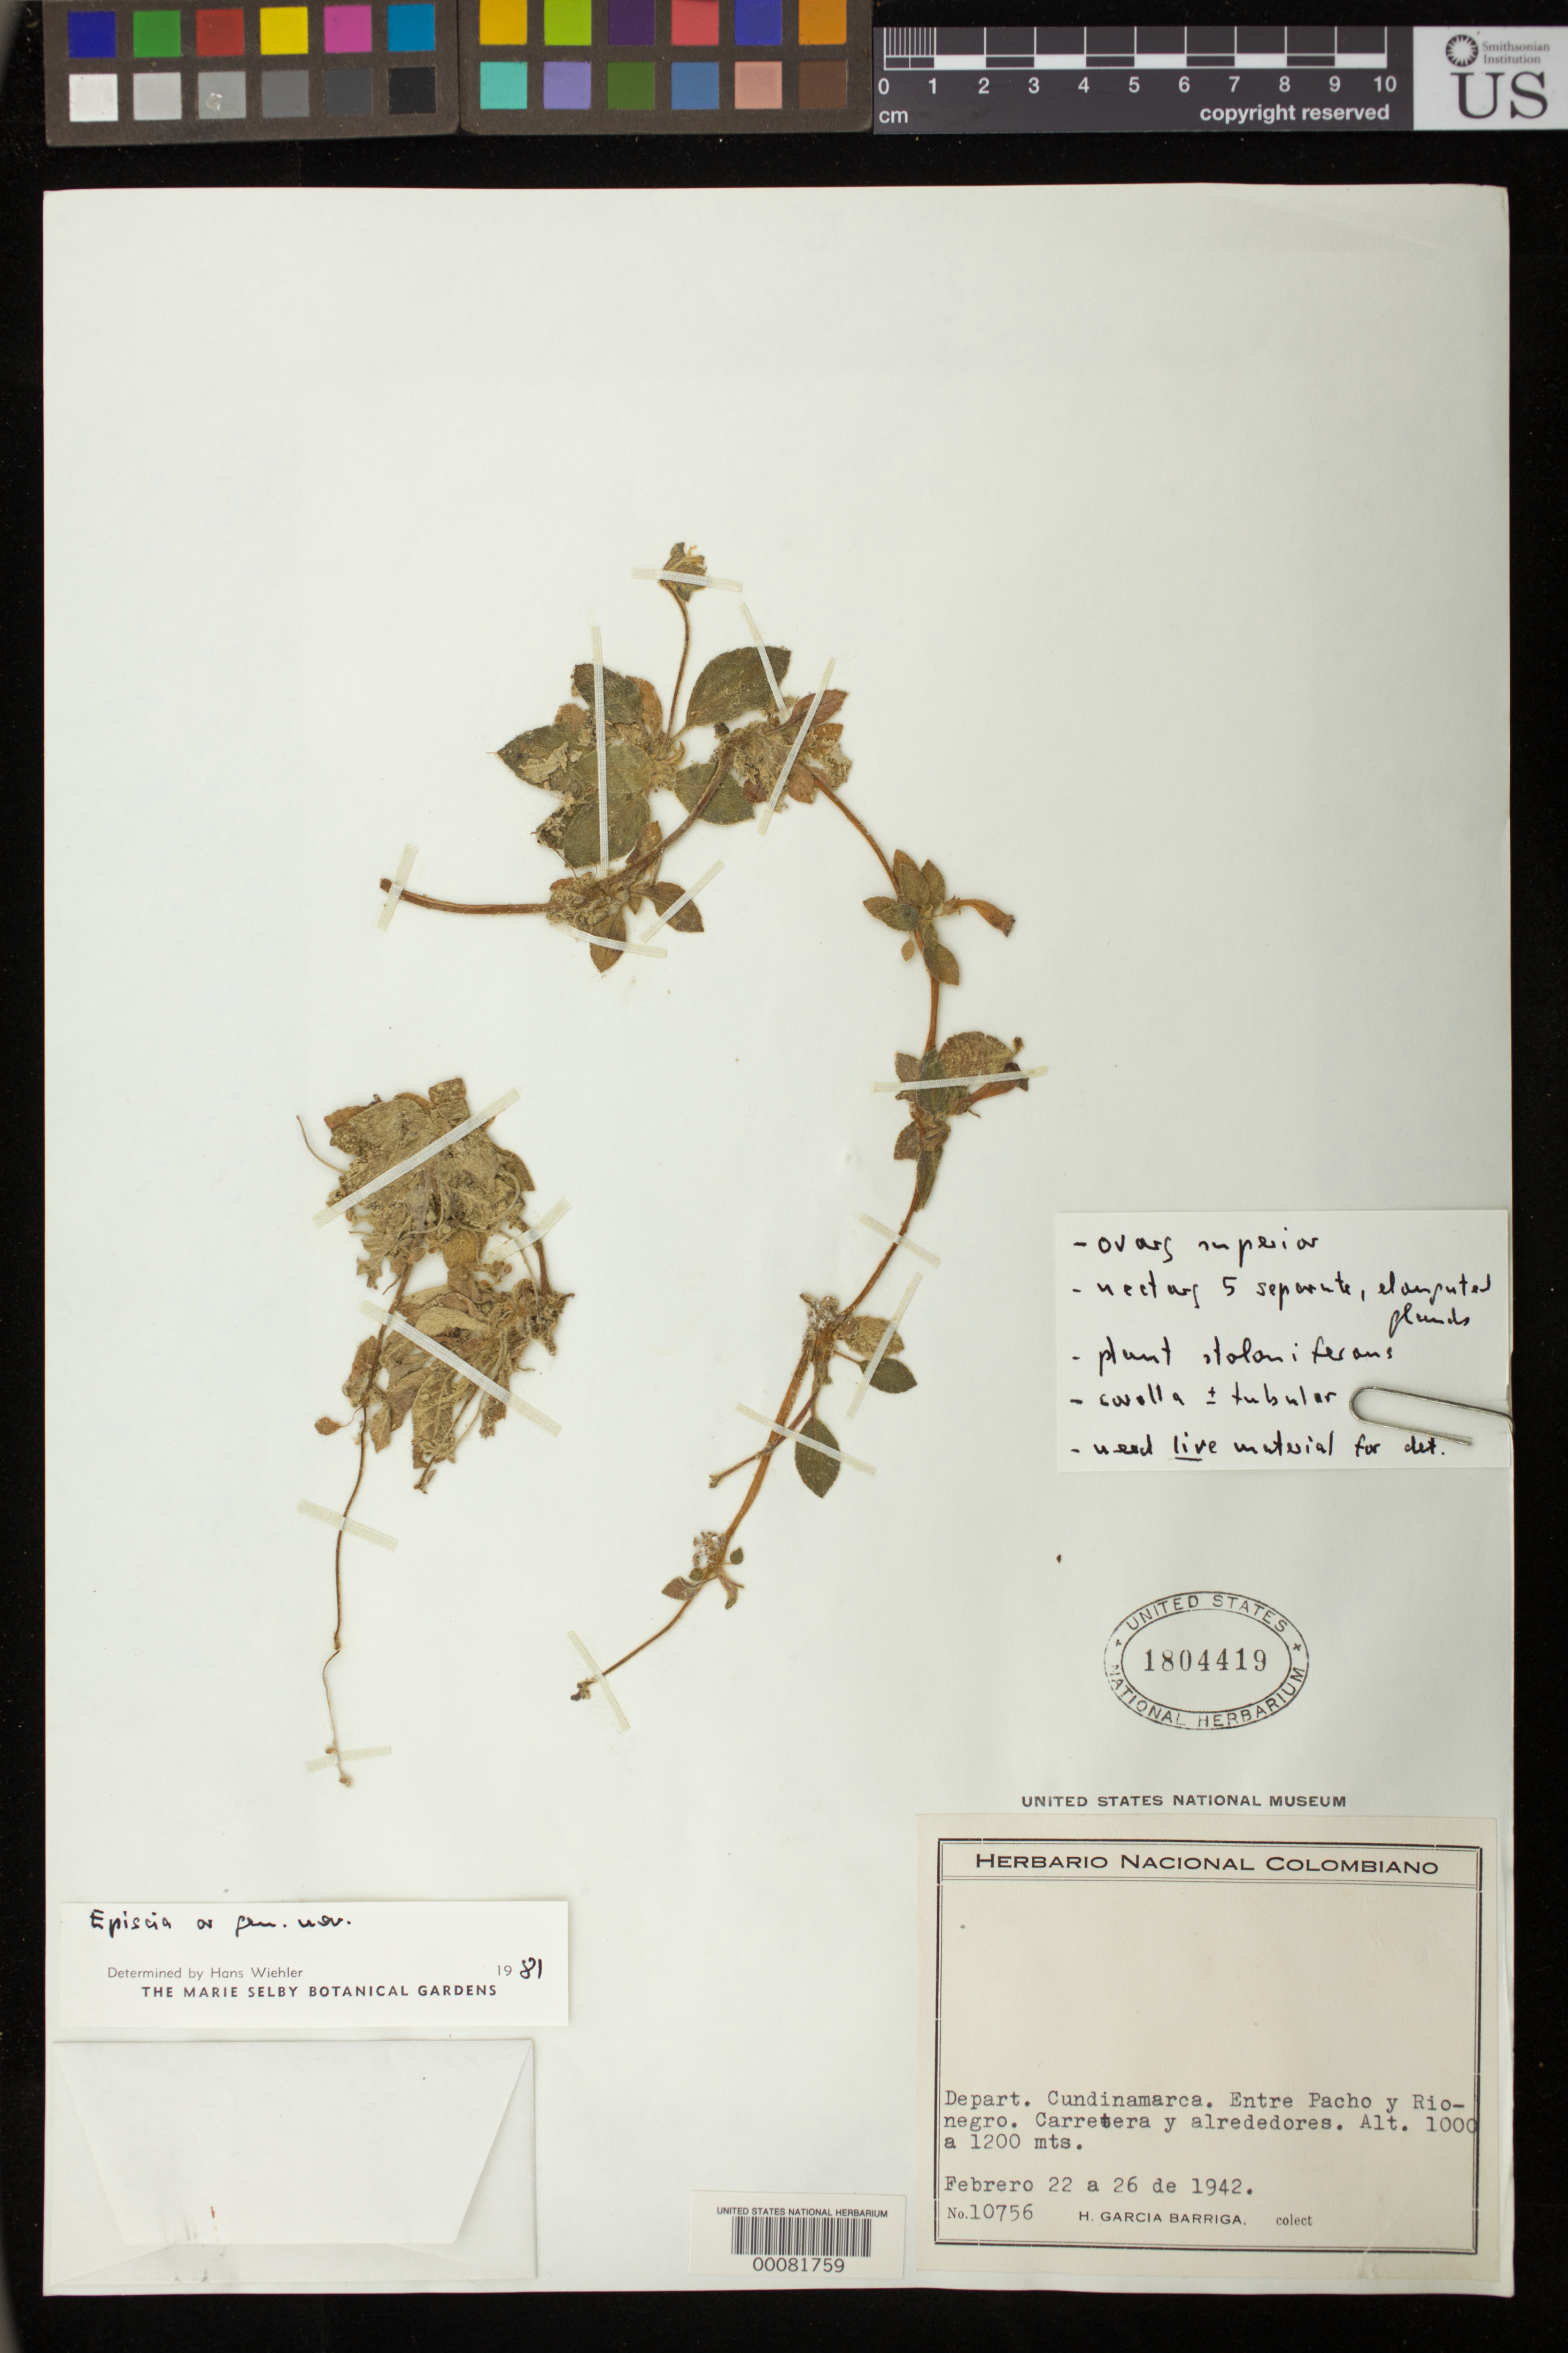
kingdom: Plantae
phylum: Tracheophyta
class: Magnoliopsida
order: Lamiales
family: Gesneriaceae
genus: Episcia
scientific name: Episcia sp.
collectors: H. García Barriga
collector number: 10756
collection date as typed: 22-26 Feb 1942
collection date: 1942-02-22/1942-02-26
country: Colombia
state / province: Cundinamarca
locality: Between Pacho and Rio Negro, highway and vicinity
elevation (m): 1000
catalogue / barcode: US 1804419